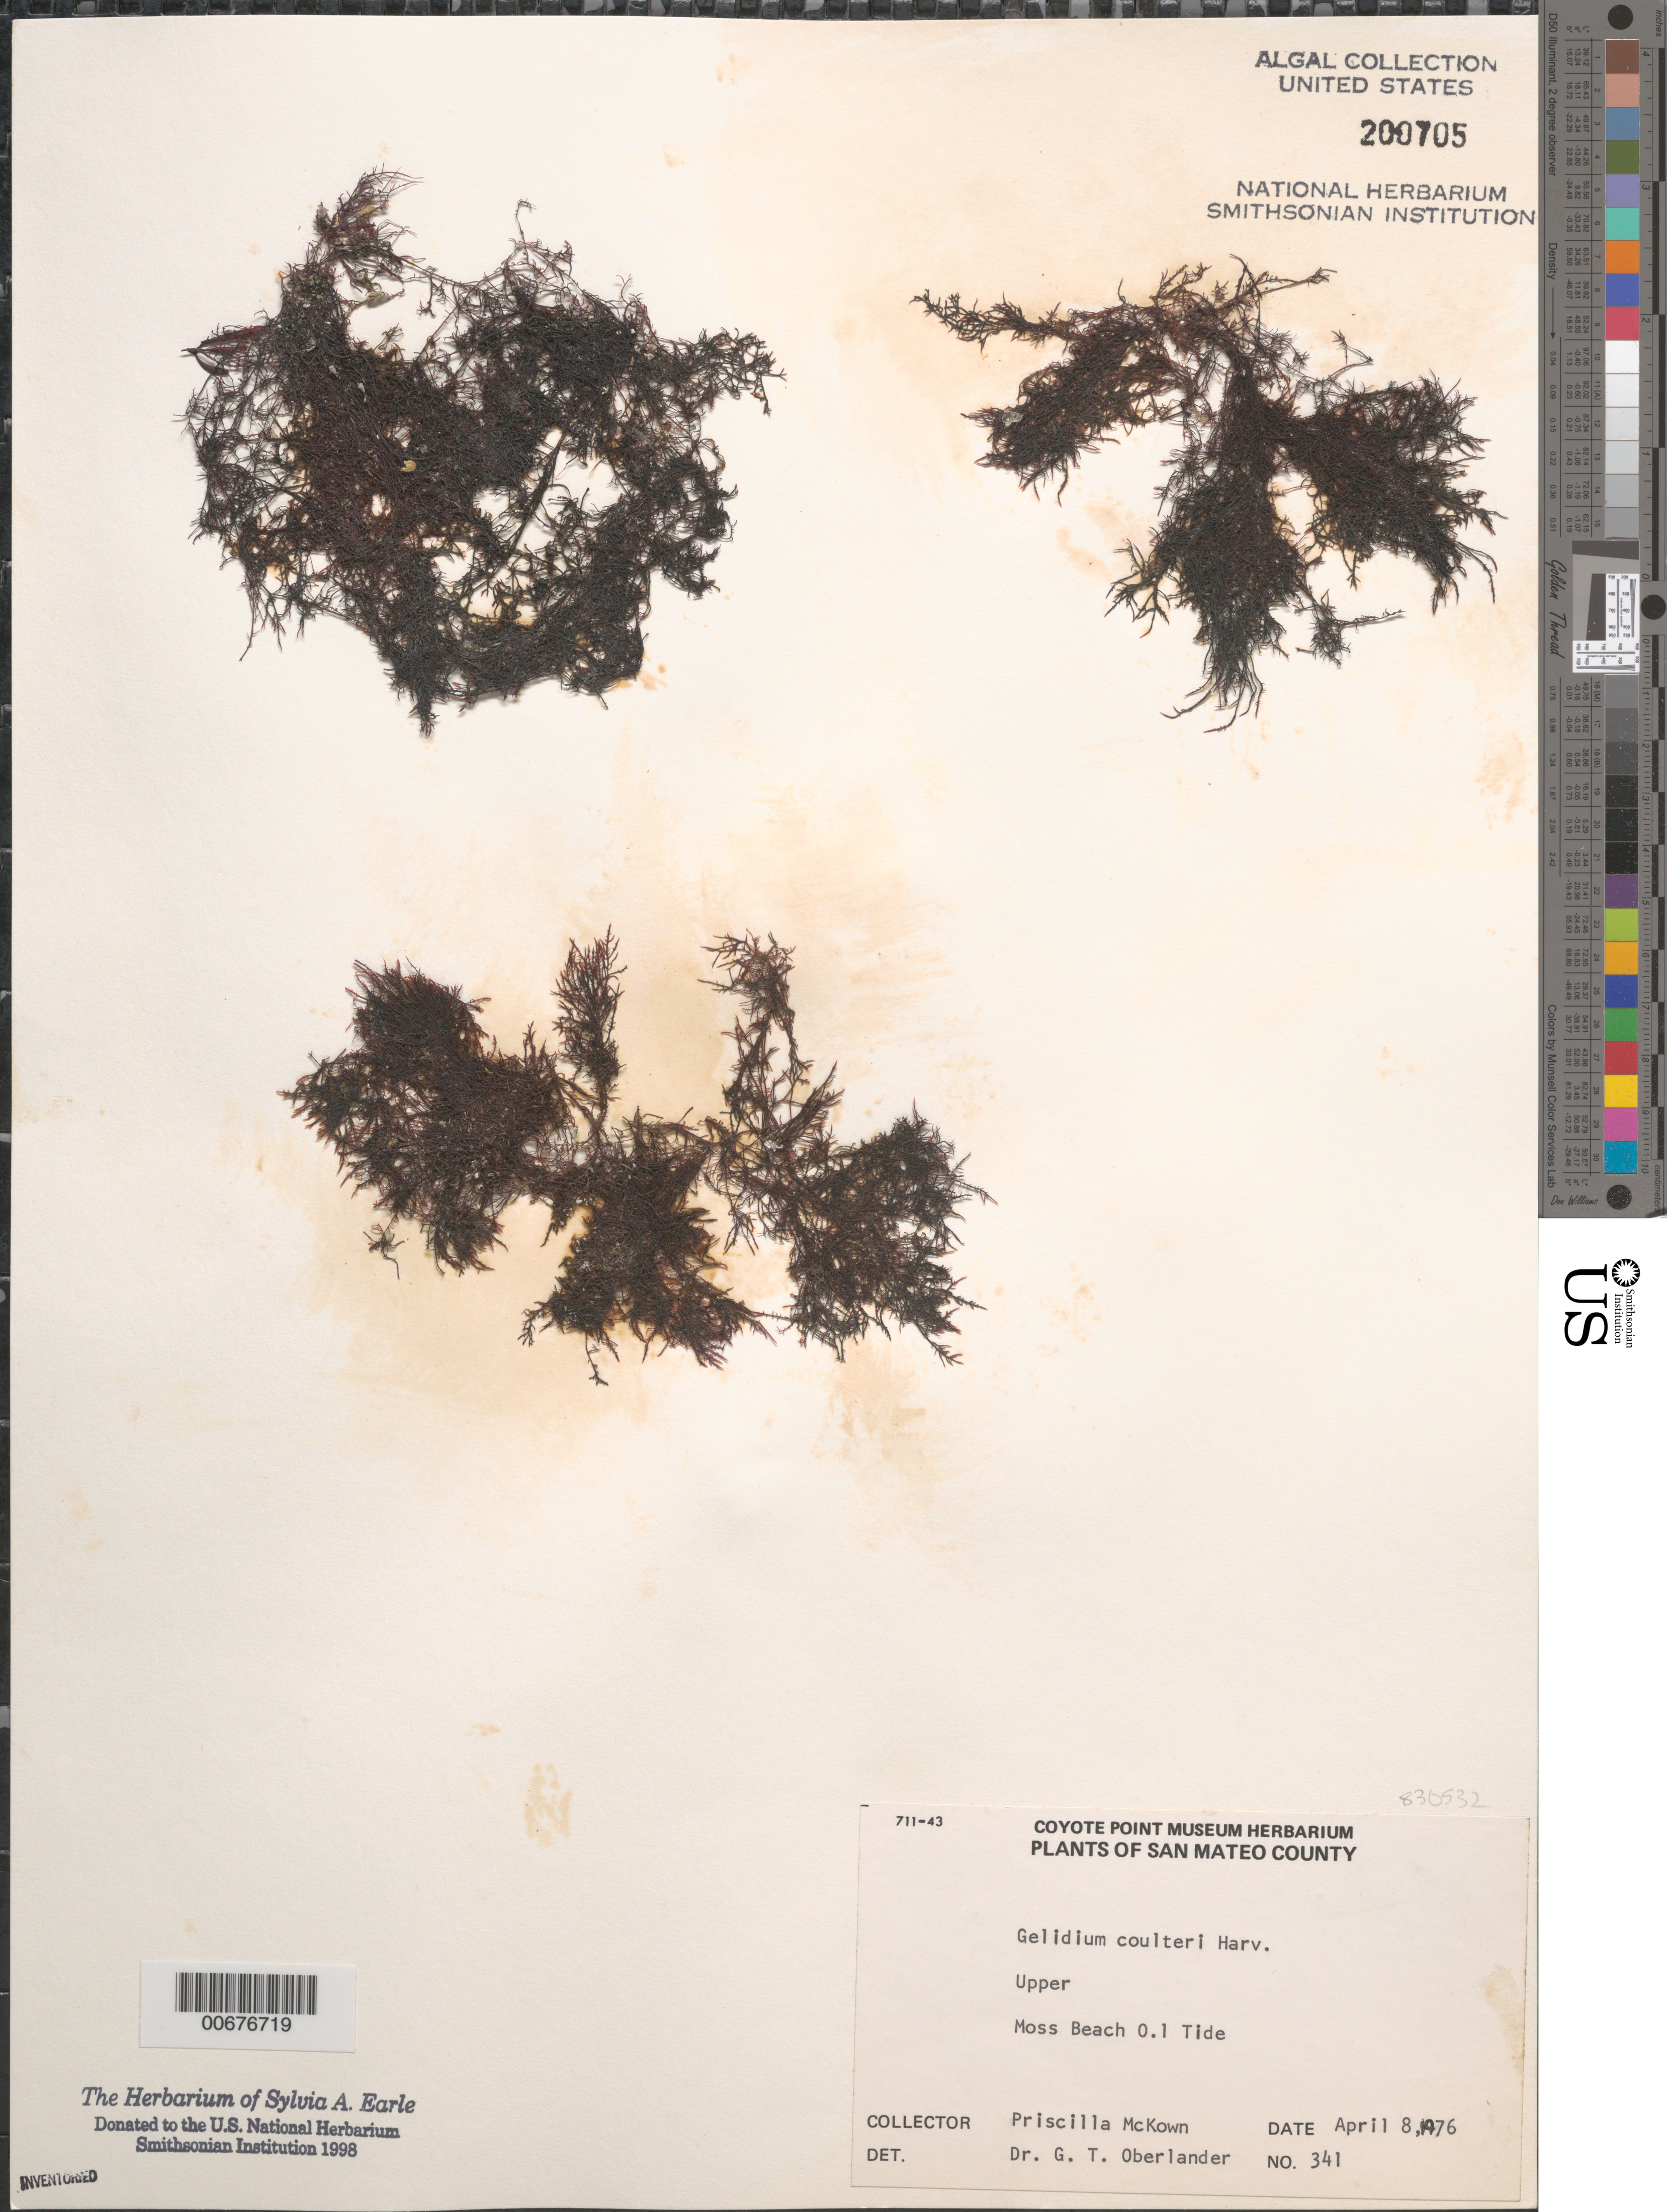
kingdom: Plantae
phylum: Rhodophyta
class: Florideophyceae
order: Gelidiales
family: Gelidiaceae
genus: Gelidium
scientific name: Gelidium coulteri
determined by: Oberlander, G. T.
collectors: P. McKown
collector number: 341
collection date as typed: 08 Apr 1976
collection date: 1976-04-08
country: United States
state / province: California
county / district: San Mateo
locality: Moss Beach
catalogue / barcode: US 200705